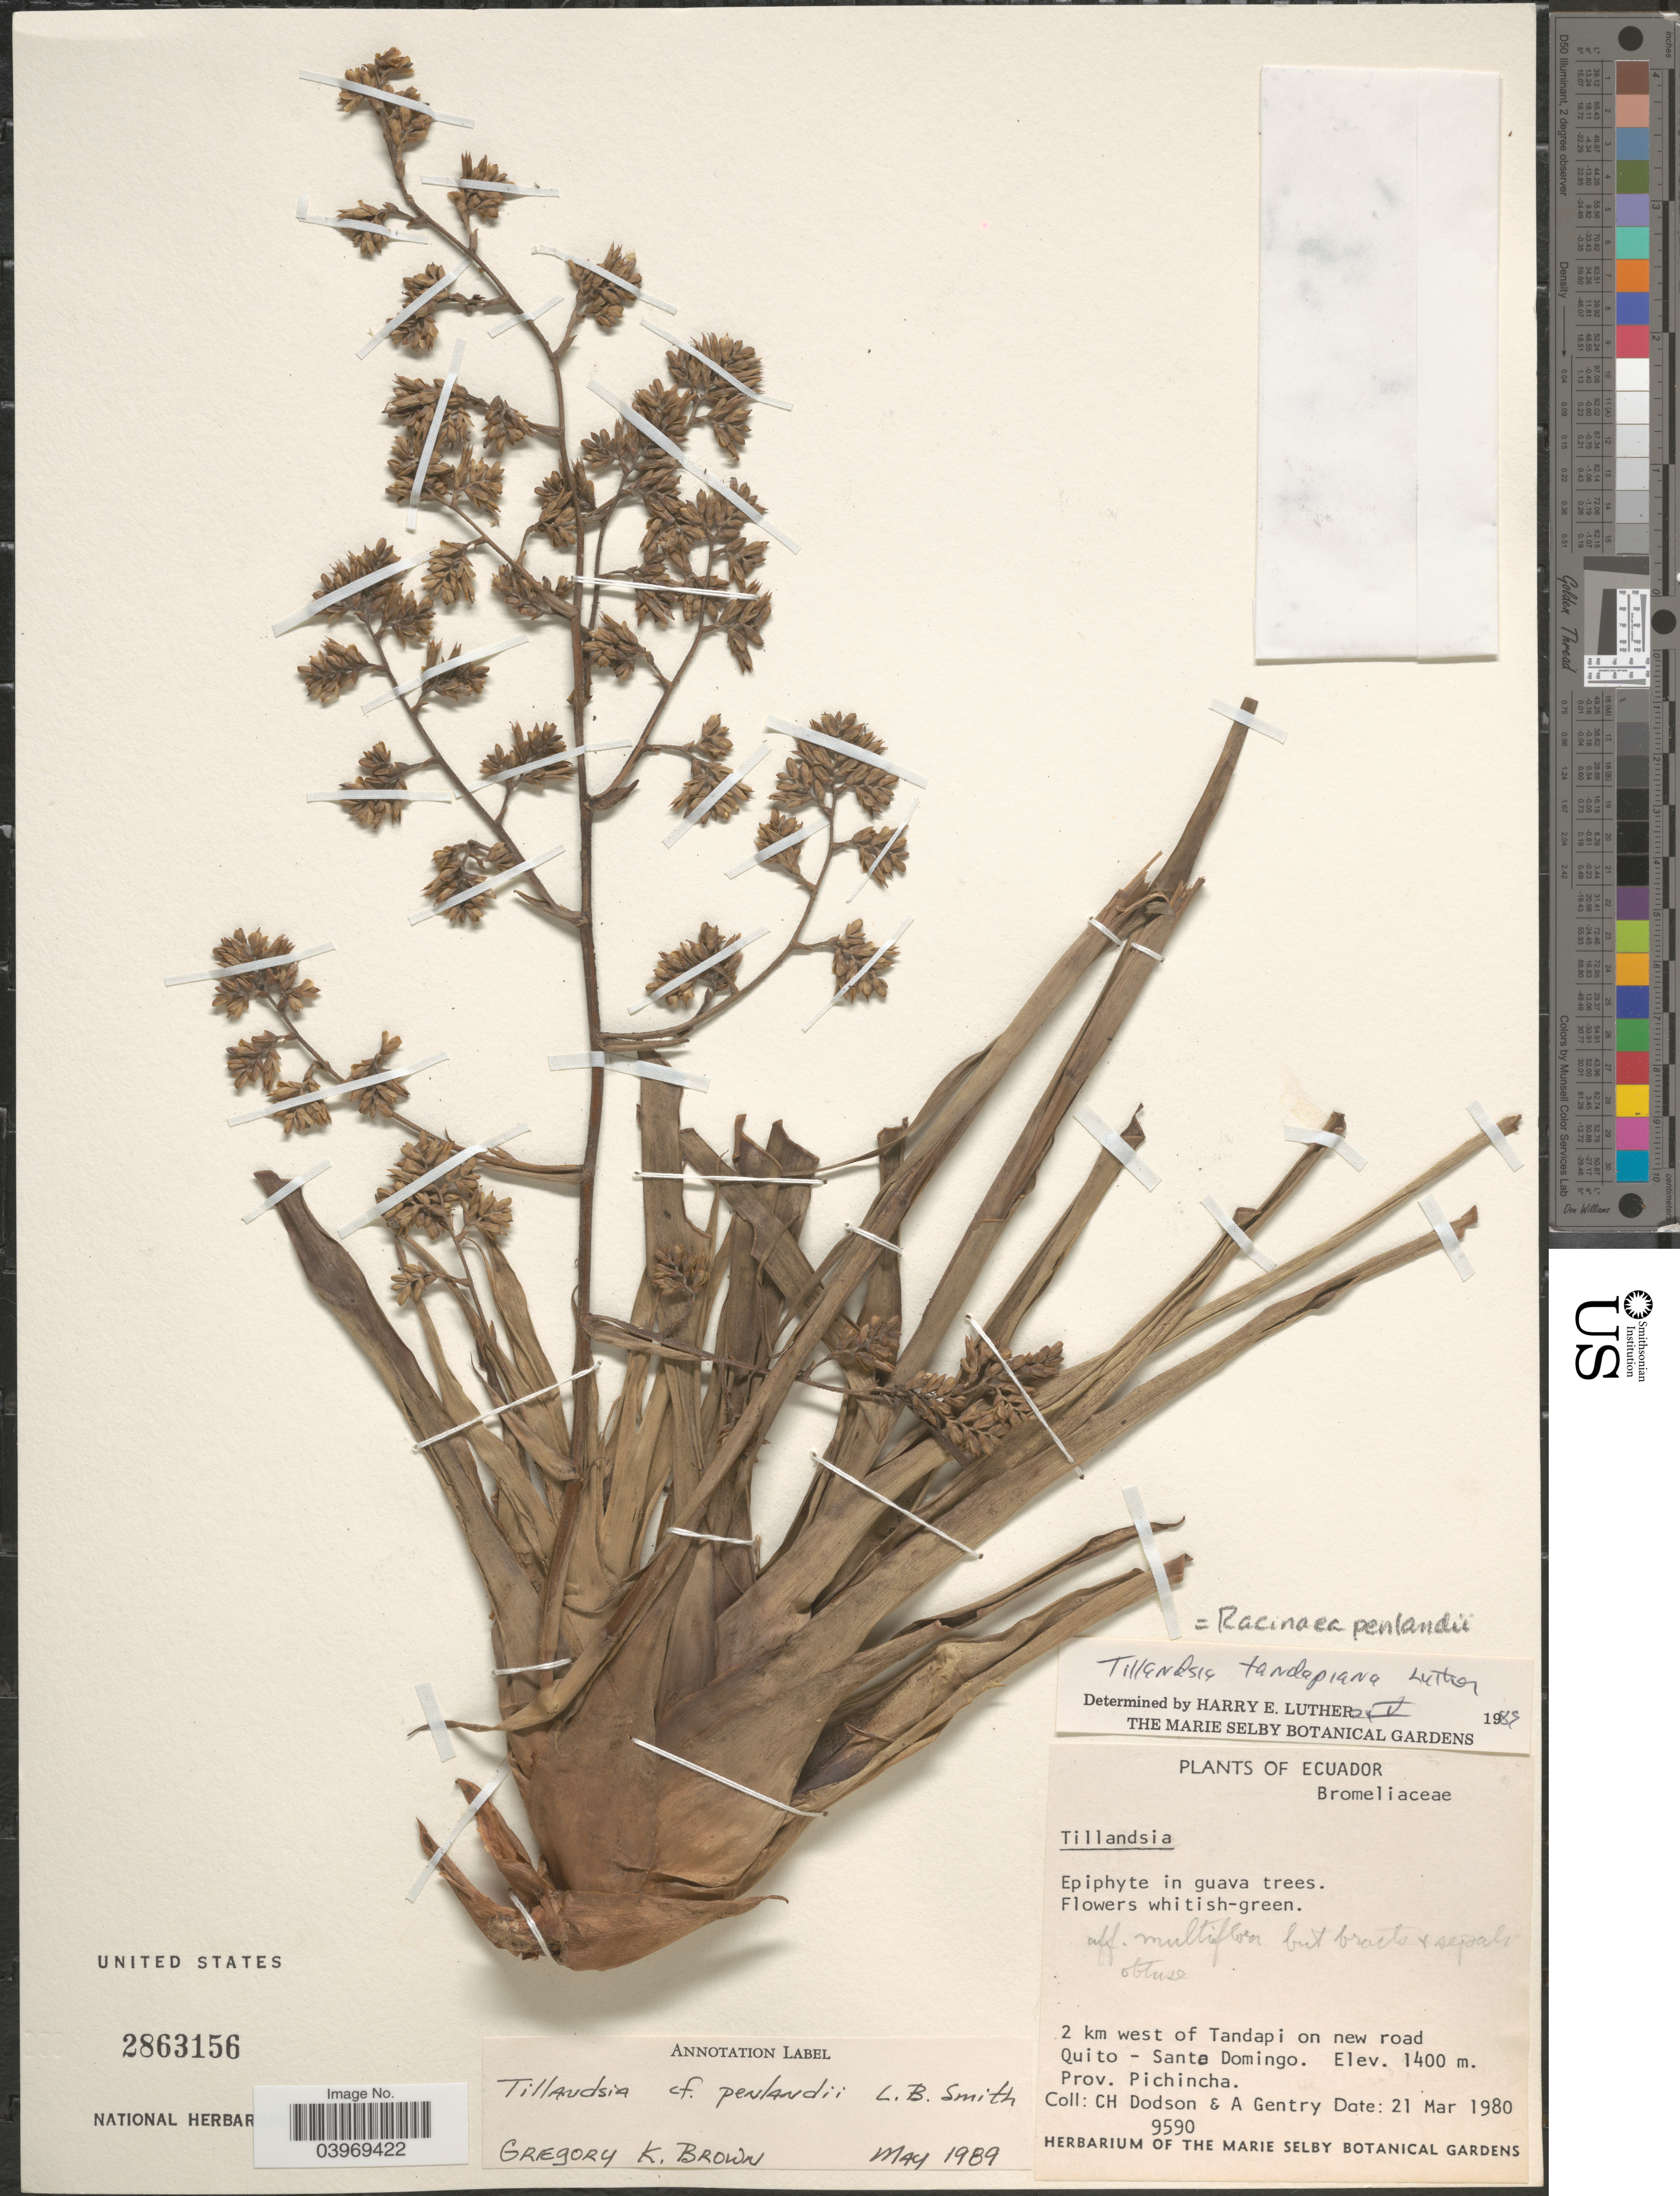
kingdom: Plantae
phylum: Tracheophyta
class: Liliopsida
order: Poales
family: Bromeliaceae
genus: Racinaea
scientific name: Racinaea penlandii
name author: (L.B. Sm.) M.A. Spencer & L.B. Sm.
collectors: C. H. Dodson & A. H. Gentry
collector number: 9590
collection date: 1980-03-21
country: Ecuador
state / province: Pichincha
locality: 2 km west of Tandapi on new road Quito- Santo Domingo.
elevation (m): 1400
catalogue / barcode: US 2863156